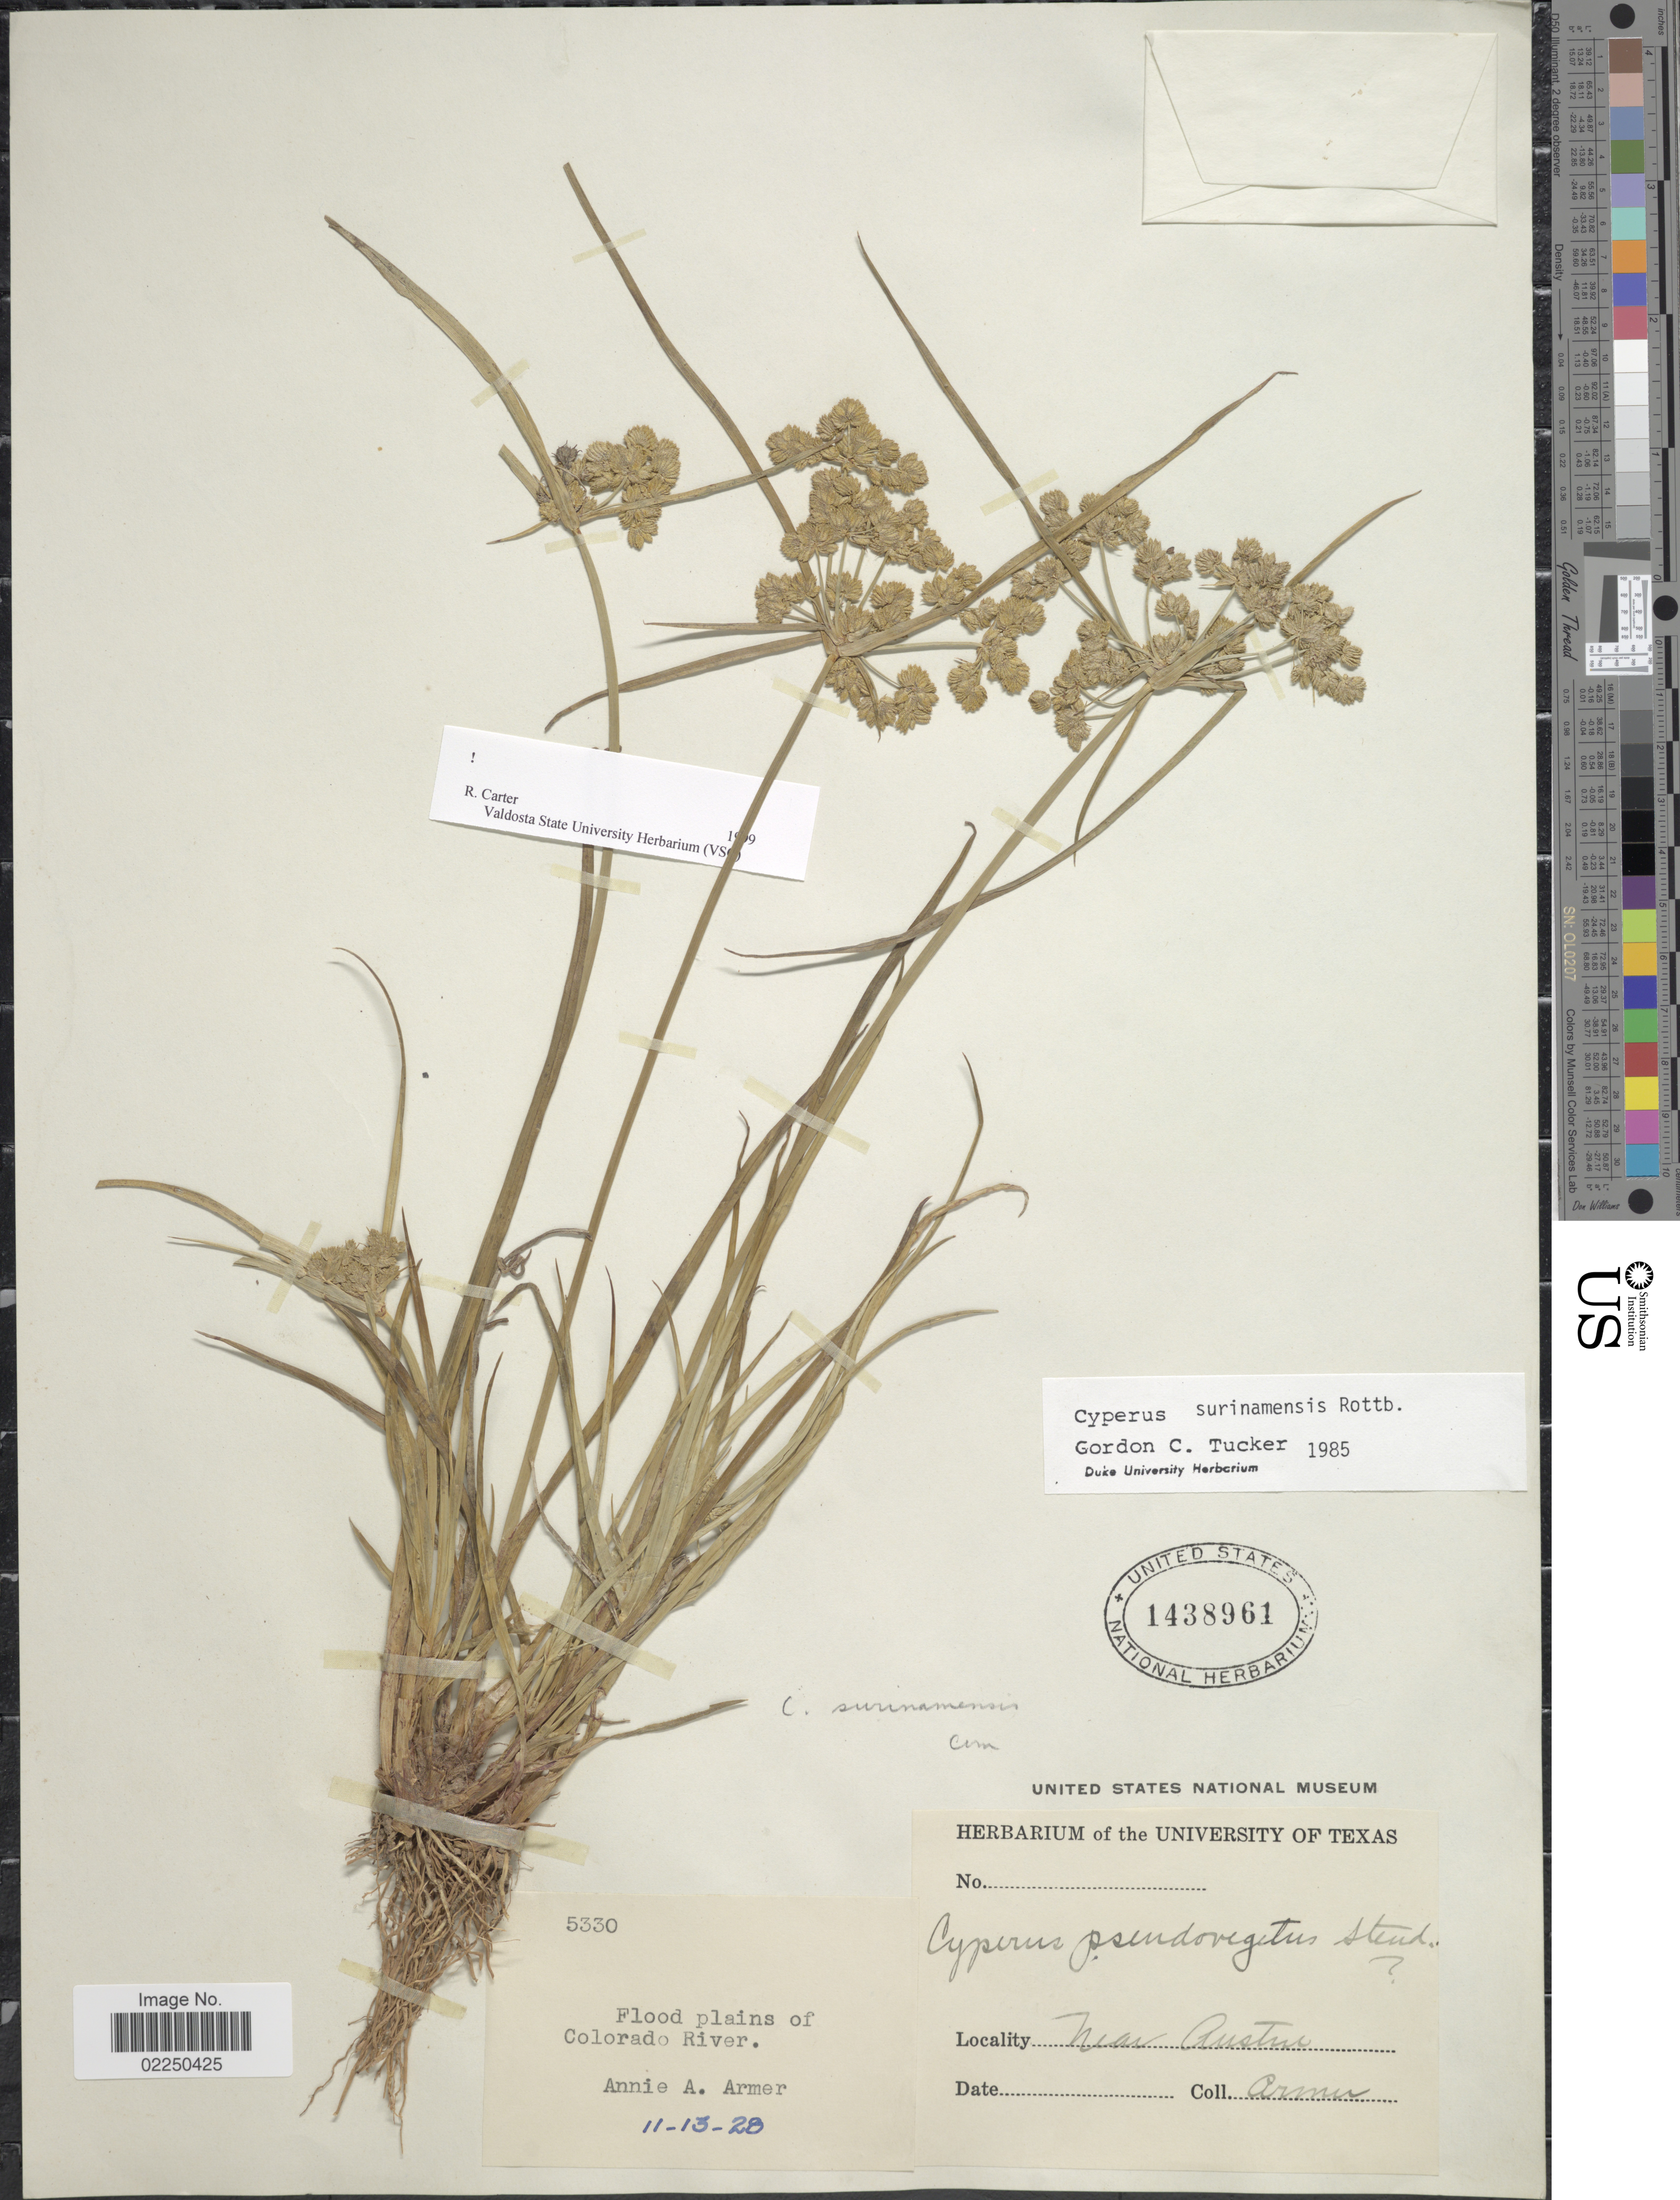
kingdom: Plantae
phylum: Tracheophyta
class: Liliopsida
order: Poales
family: Cyperaceae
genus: Cyperus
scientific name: Cyperus surinamensis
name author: Rottb.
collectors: A. Armer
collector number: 5330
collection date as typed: Transcribed d/m/y: 13/11/28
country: United States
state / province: Texas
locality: Flood plains of Colorado River, near Austin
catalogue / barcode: US 1438961